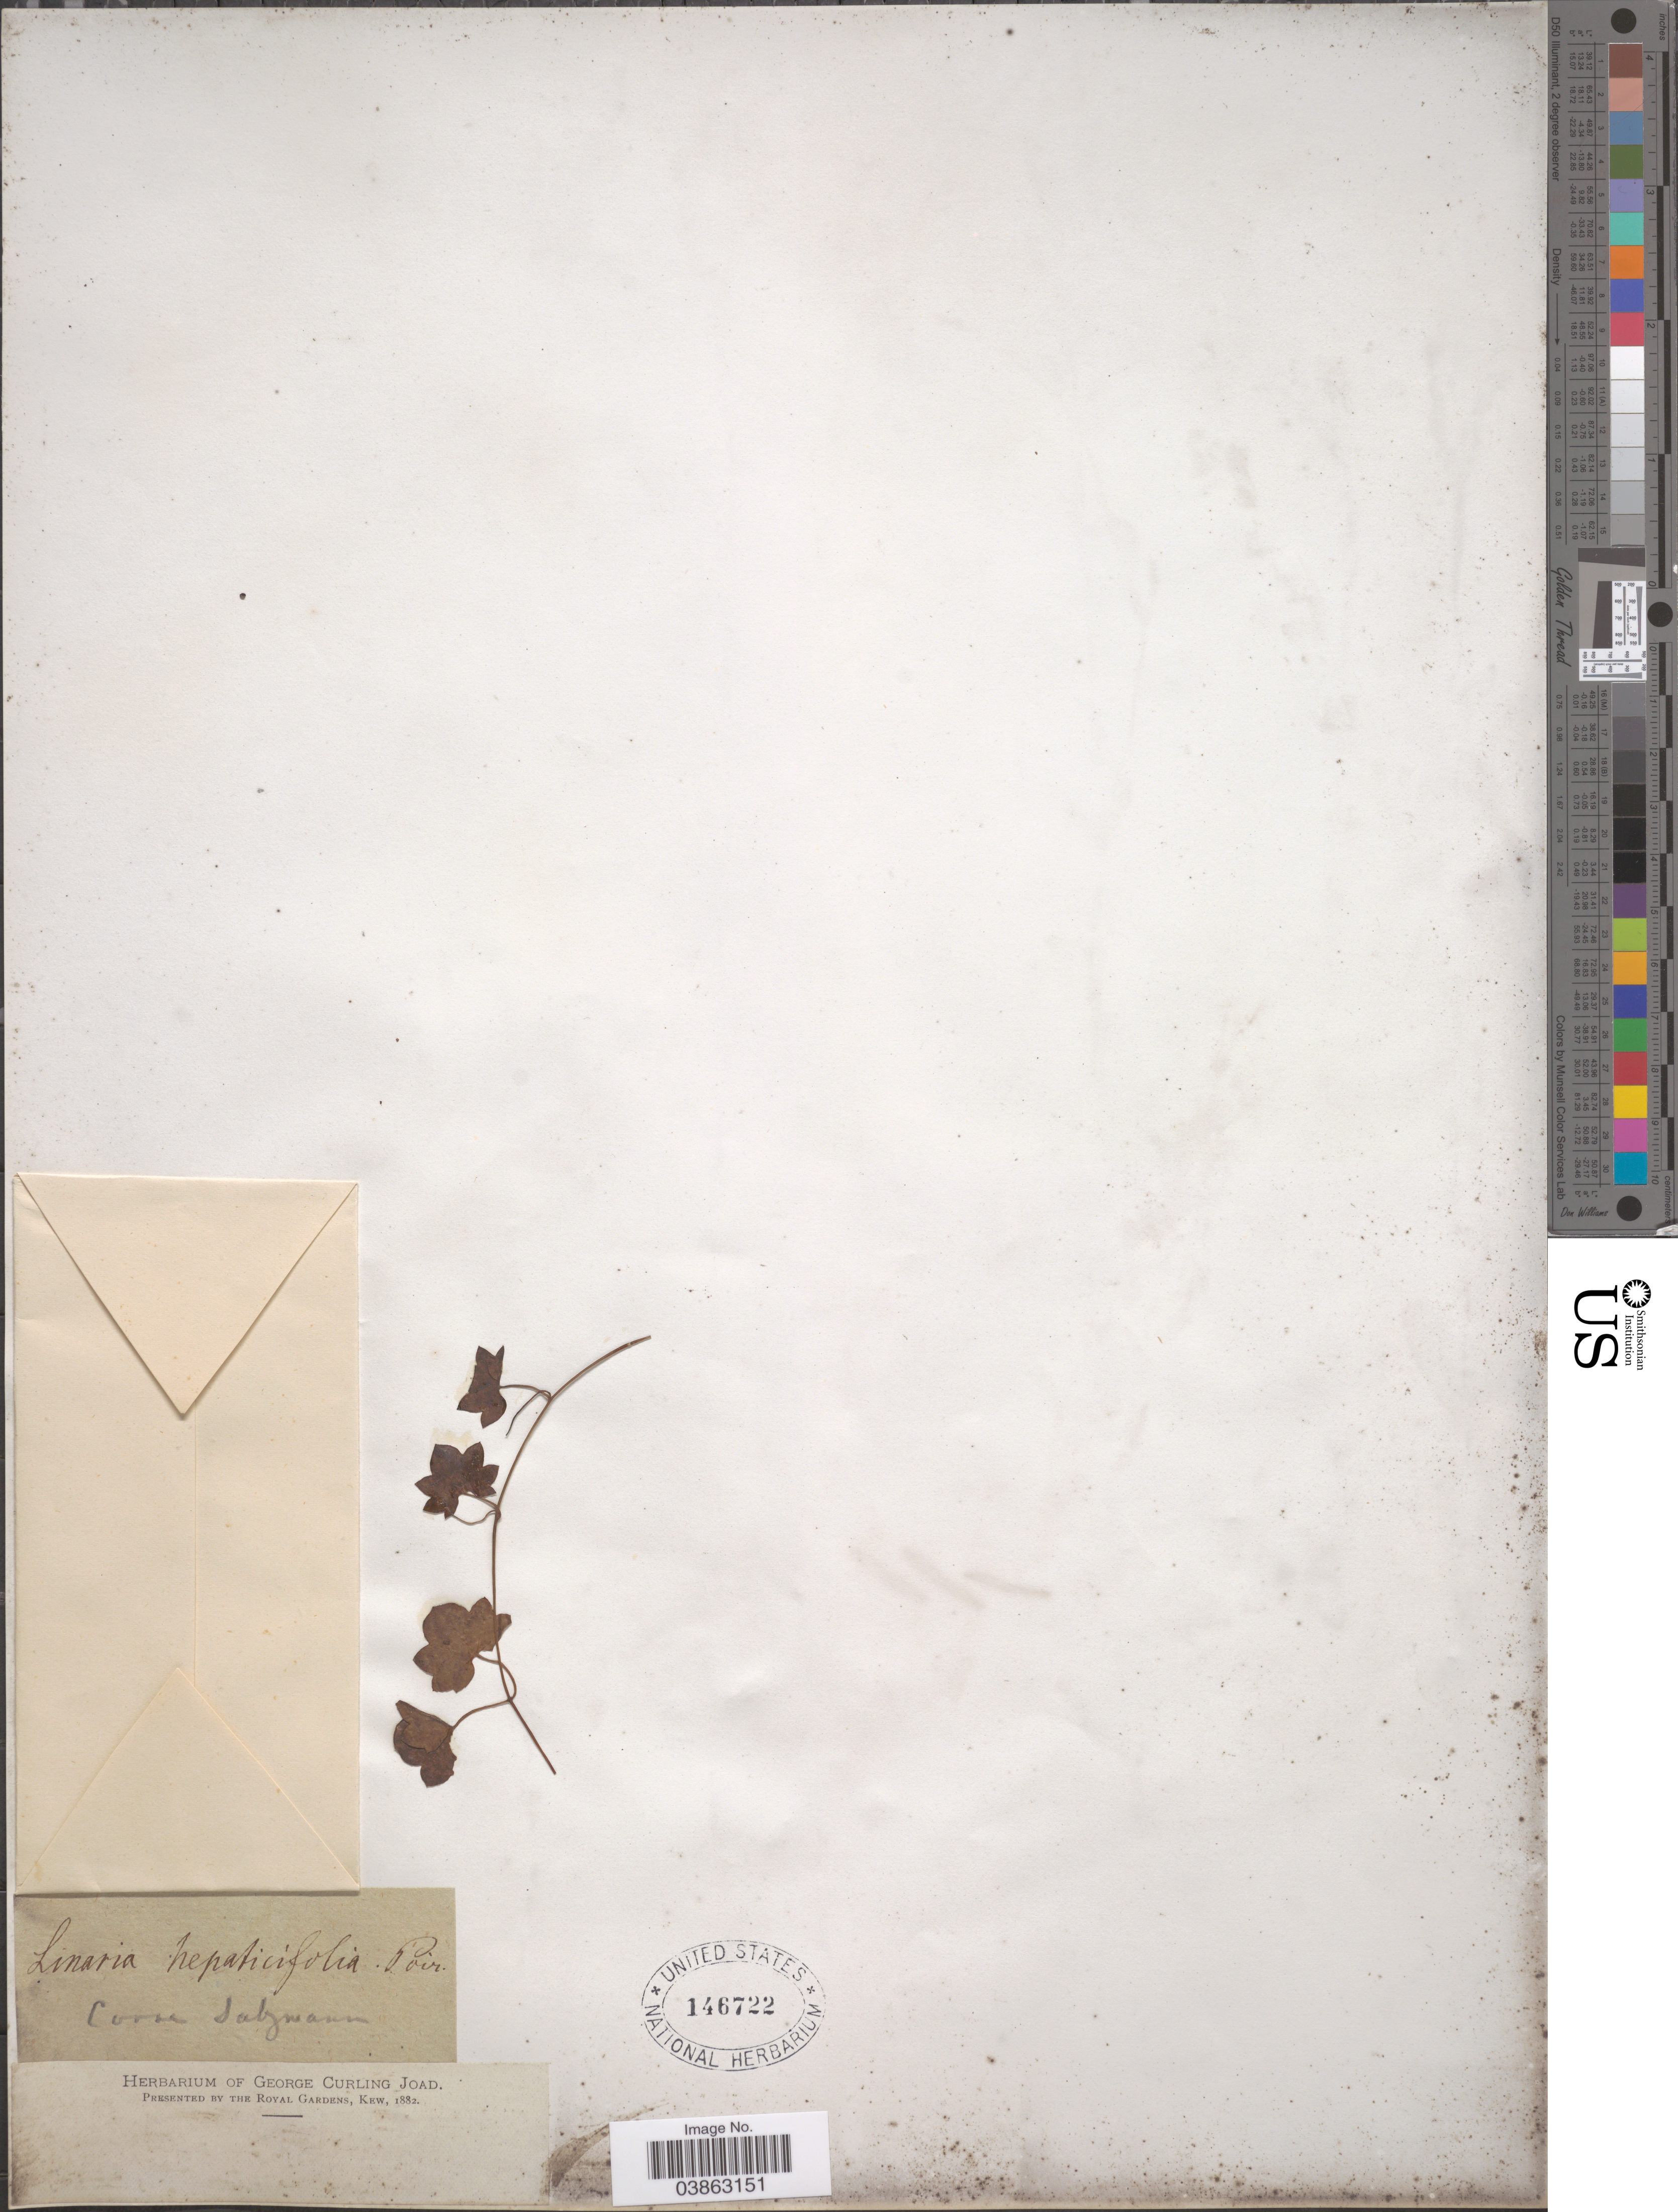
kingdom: Plantae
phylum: Tracheophyta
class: Magnoliopsida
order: Lamiales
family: Plantaginaceae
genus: Linaria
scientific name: Linaria hepaticifolia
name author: (Poir.) Steud.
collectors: -- Salzmann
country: France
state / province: Corsica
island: Corse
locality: Corse.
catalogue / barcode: US 146722